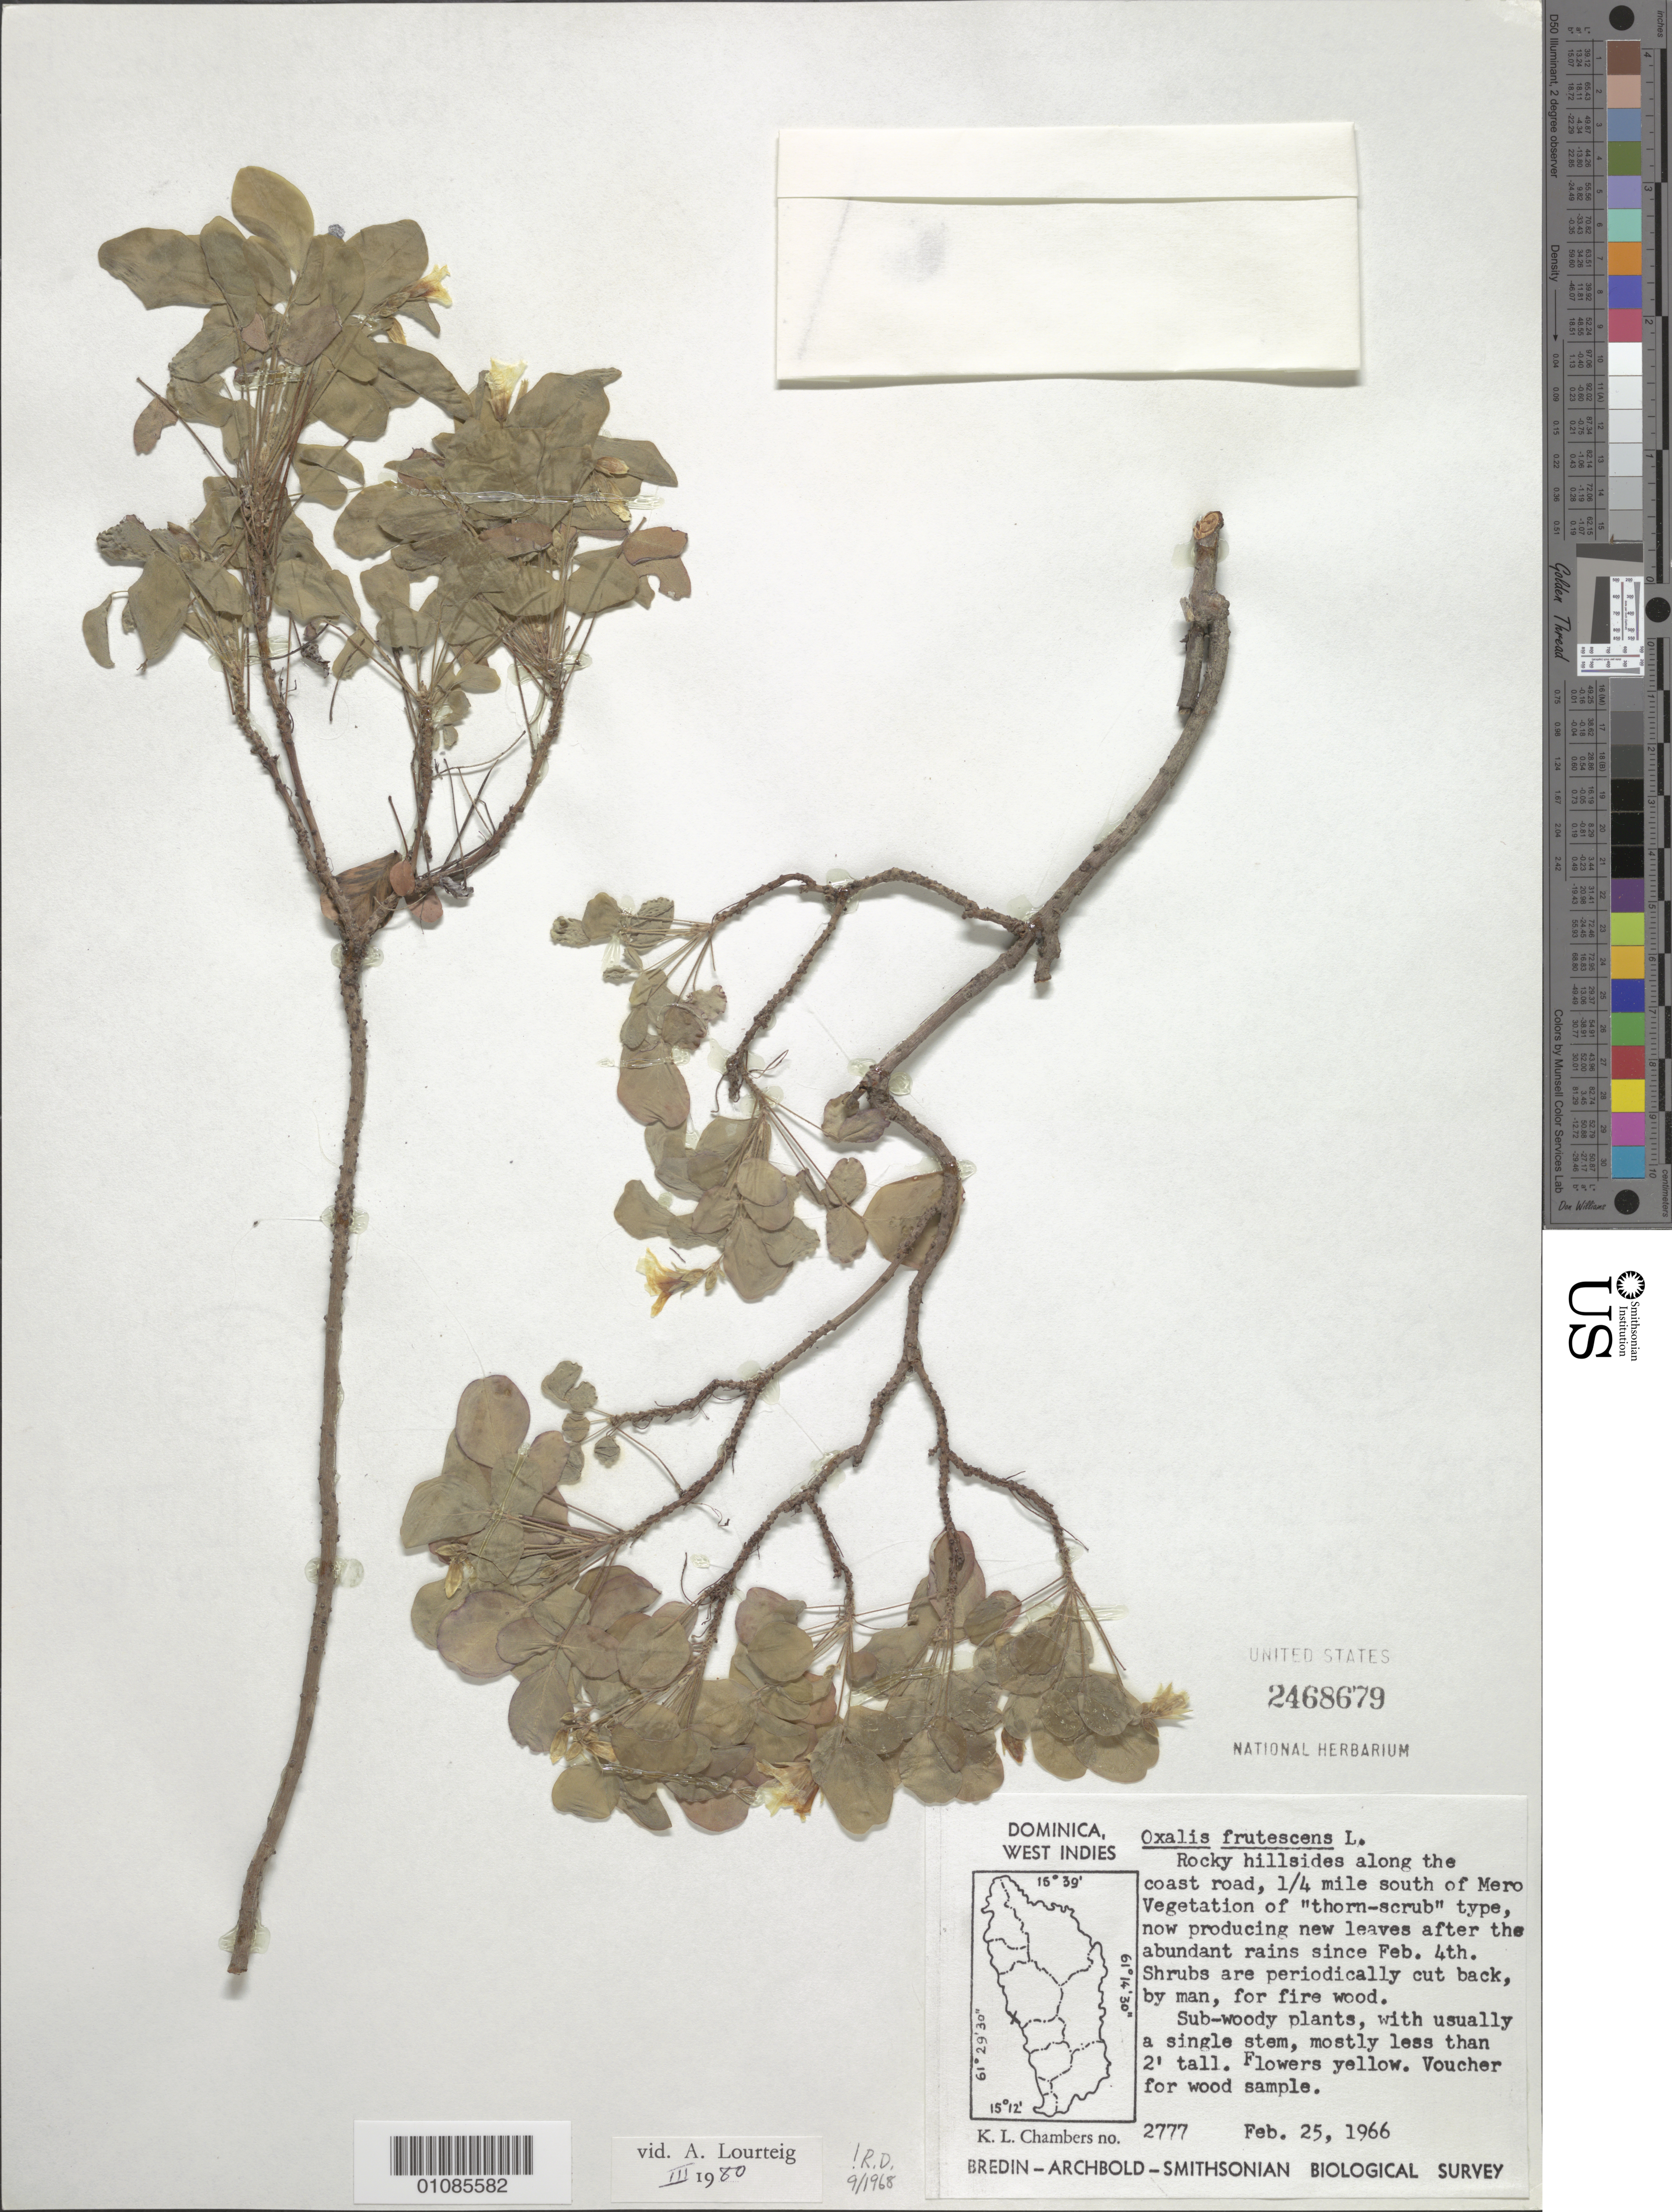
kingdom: Plantae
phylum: Tracheophyta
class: Magnoliopsida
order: Oxalidales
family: Oxalidaceae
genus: Oxalis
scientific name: Oxalis frutescens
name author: L.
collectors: K. L. Chambers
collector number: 2777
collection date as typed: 25 Feb 1966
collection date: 1966-02-25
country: Dominica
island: Dominica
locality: Rocky hillside along the coast road, 1/4 S of Mero Vegetation of thorn scrub type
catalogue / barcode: US 2468679